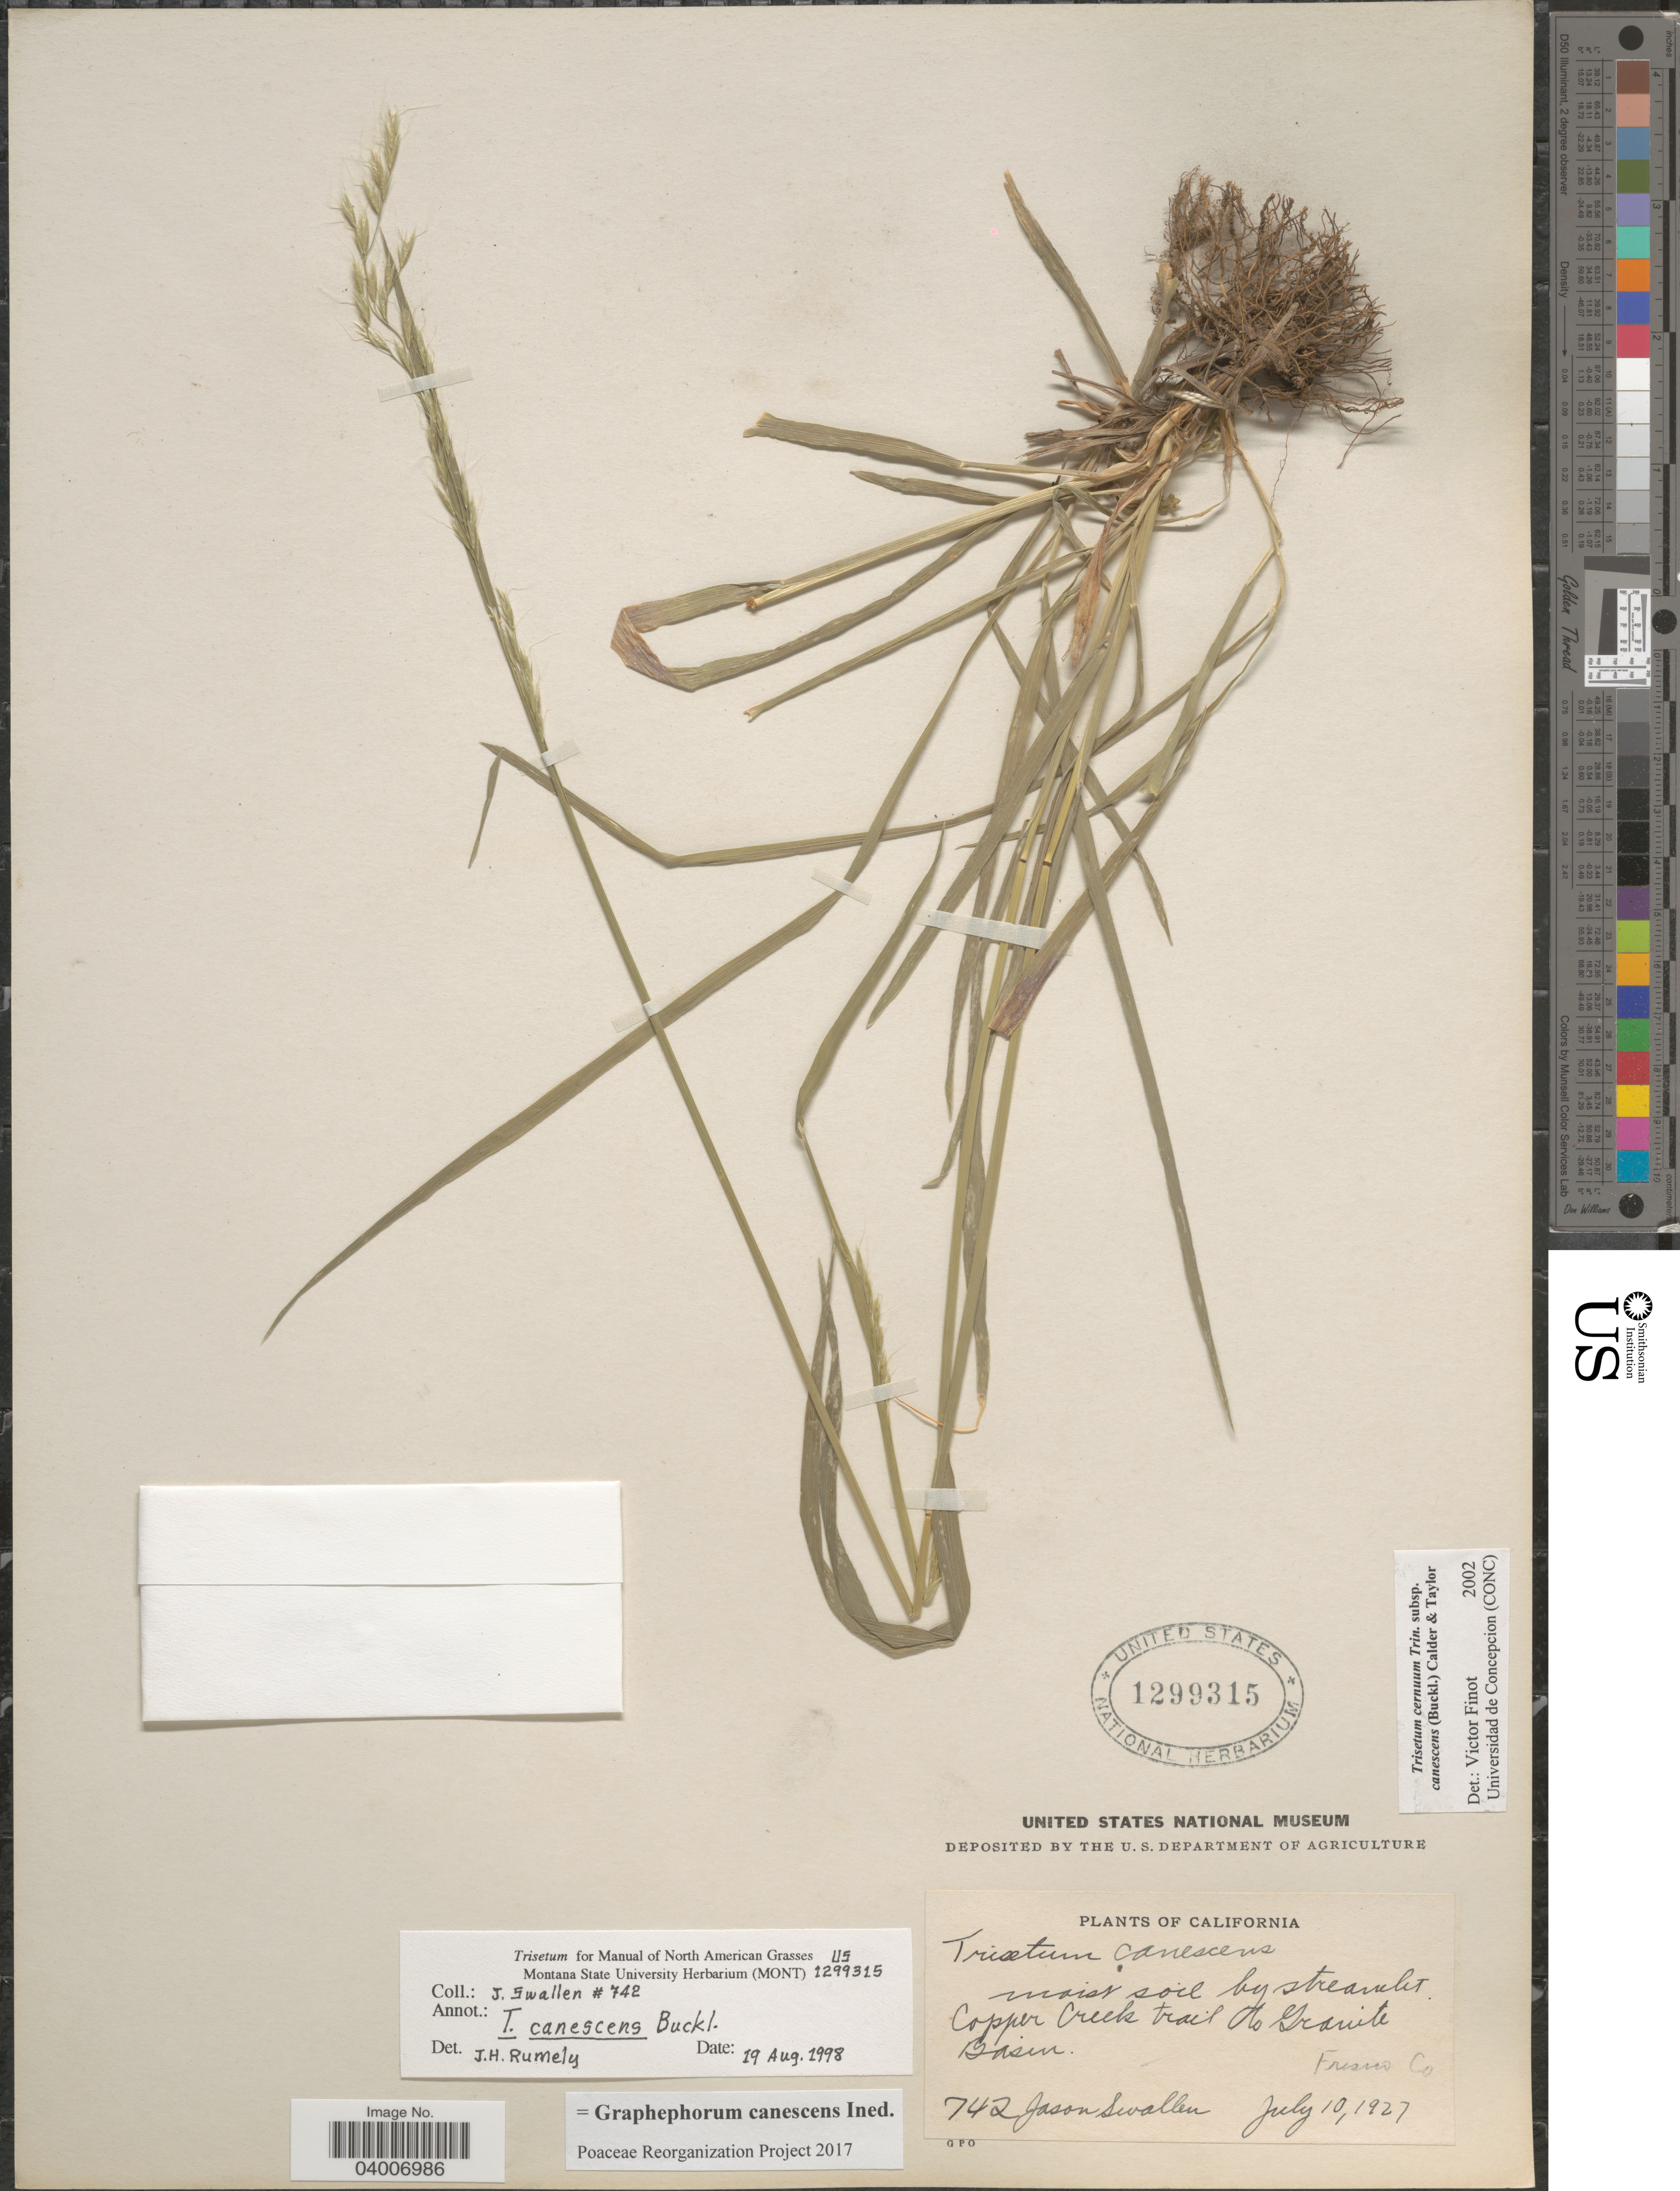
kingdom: Plantae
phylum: Tracheophyta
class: Liliopsida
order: Poales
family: Poaceae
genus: Graphephorum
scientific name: Graphephorum canescens ined.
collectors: J. R. Swallen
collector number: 742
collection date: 1927-07-10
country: United States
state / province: California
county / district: Fresno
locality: Moist soil by streamlet Copper Creek trail to Granite Basin. Fresno Co.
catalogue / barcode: US 1299315